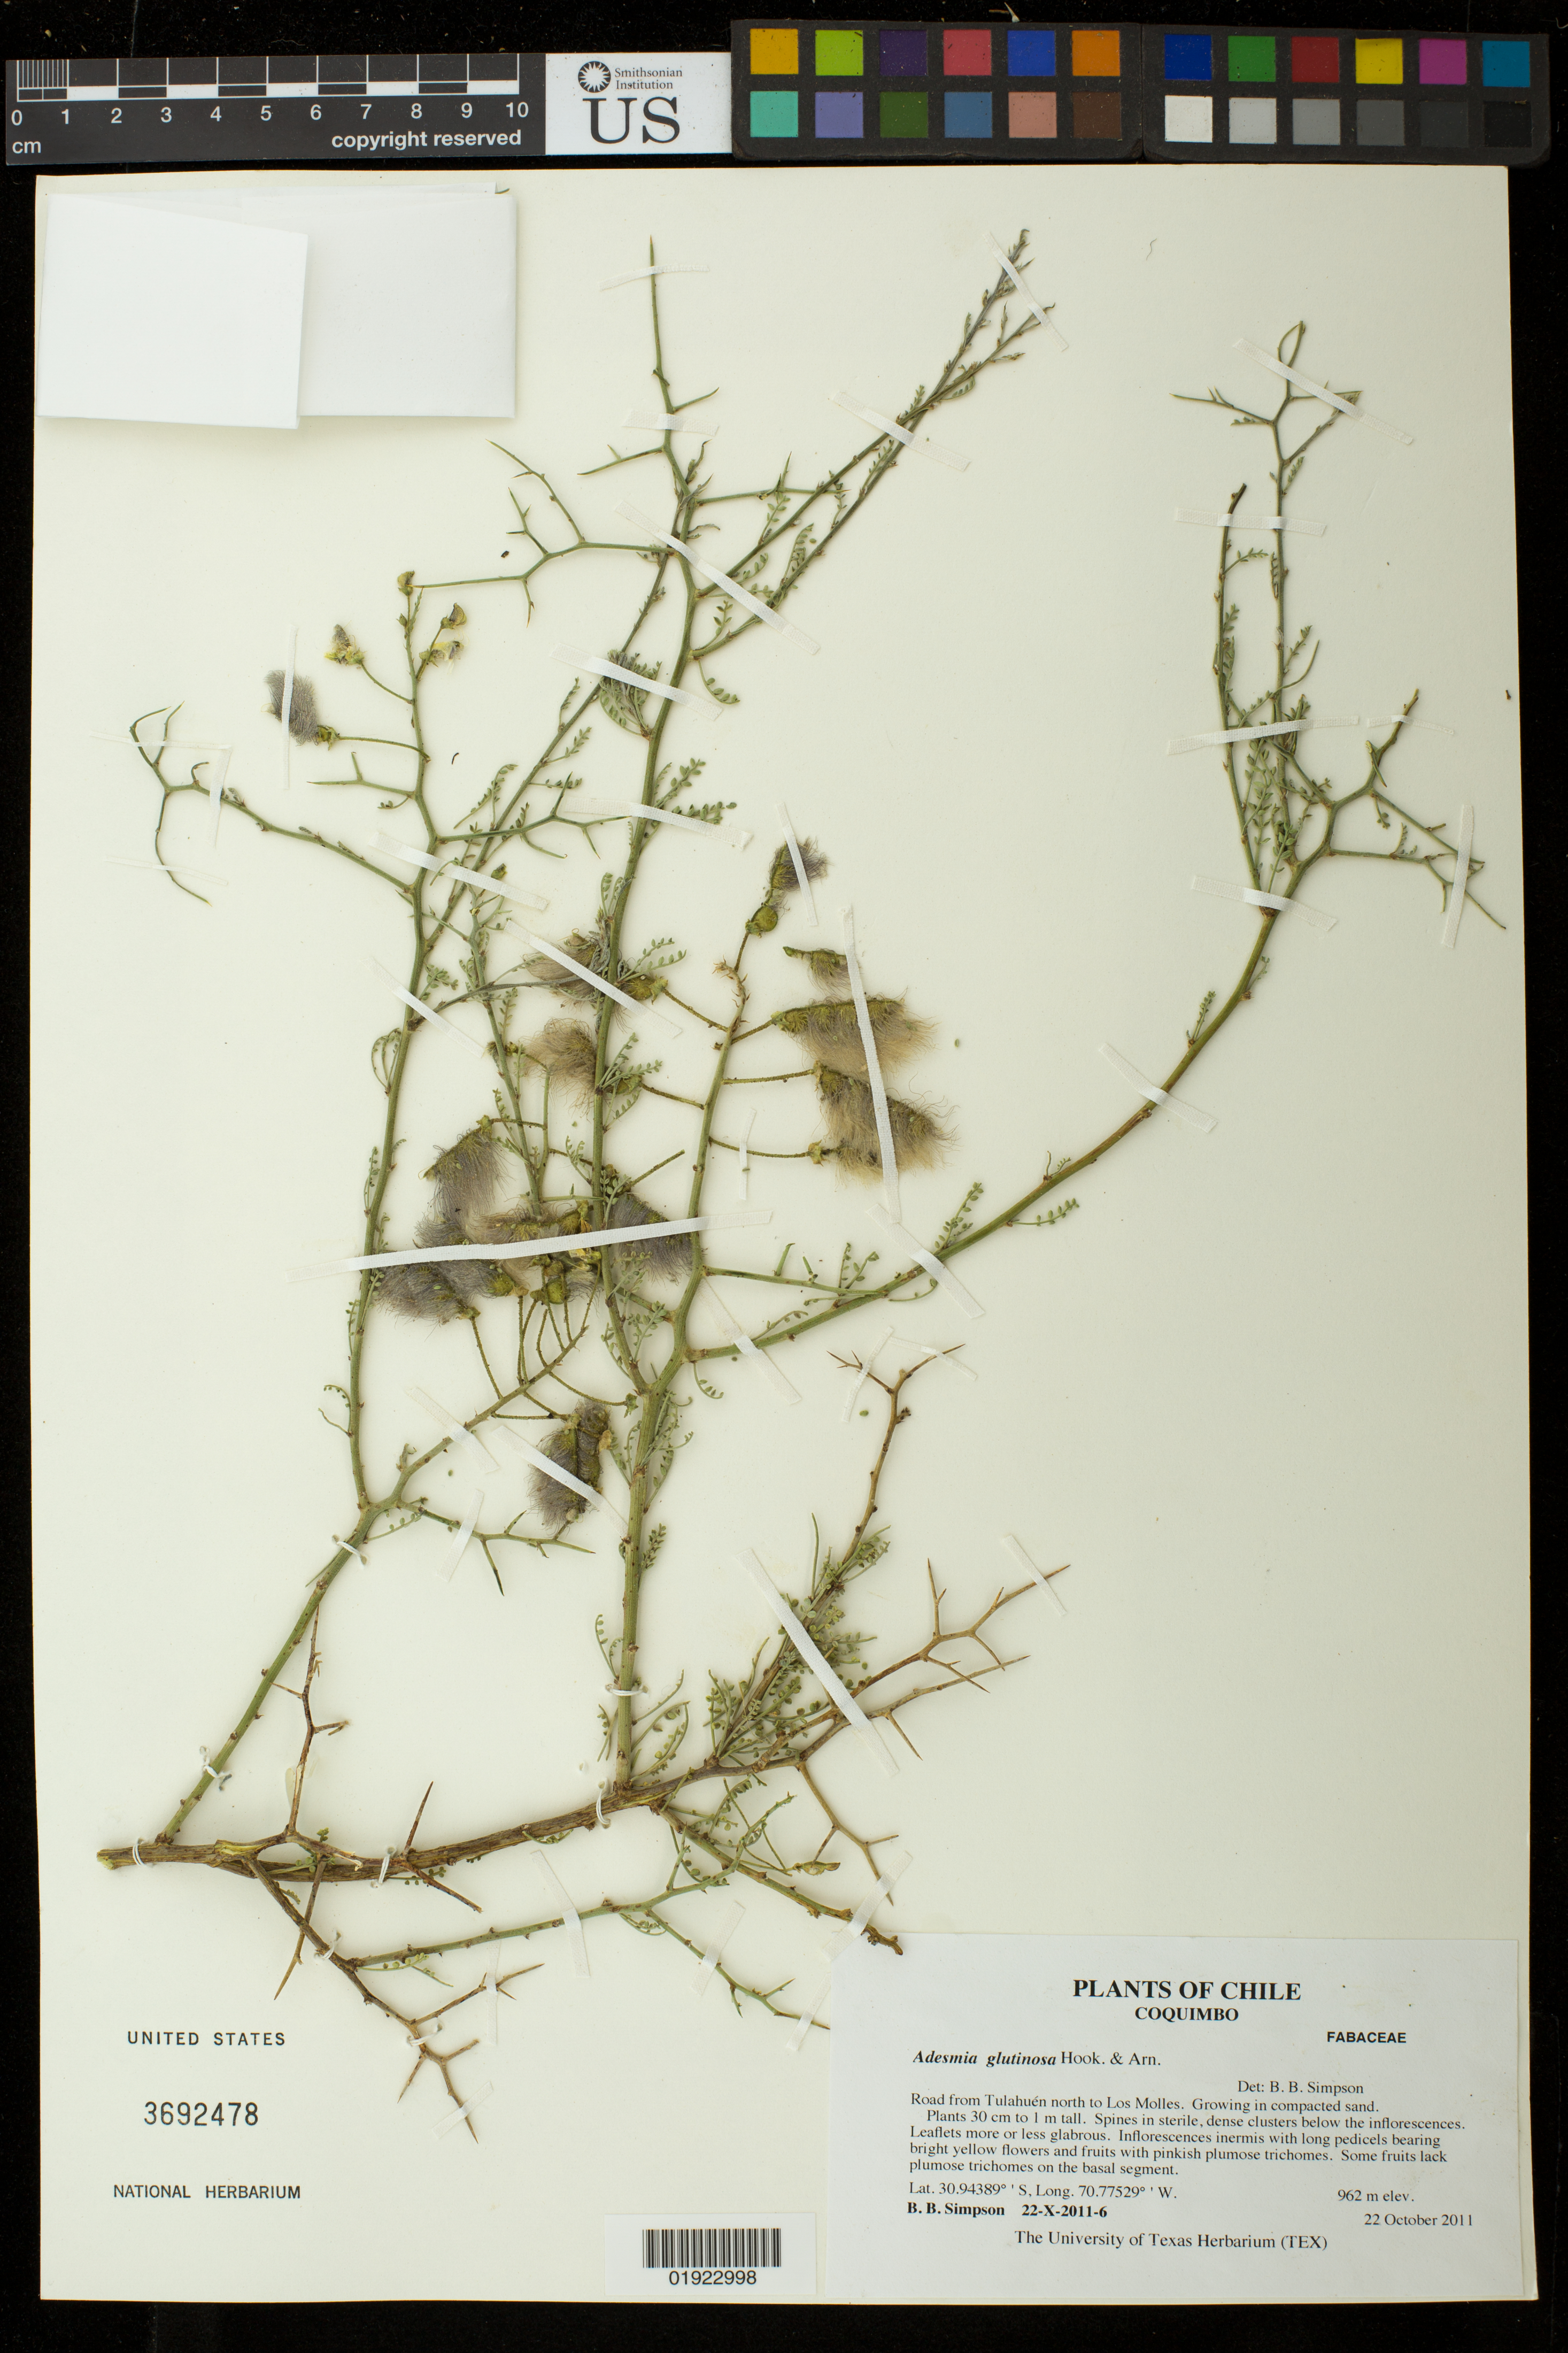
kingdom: Plantae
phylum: Tracheophyta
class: Magnoliopsida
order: Fabales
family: Fabaceae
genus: Adesmia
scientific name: Adesmia glutinosa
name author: Hook. & Arn.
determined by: Simpson, B. B.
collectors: B. Simpson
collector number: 22-X-2011-6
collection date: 2011-10-22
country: Chile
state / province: Coquimbo (IV)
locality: Road from Tulahuen north to Los Molles.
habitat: Growing in compacted sand.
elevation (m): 962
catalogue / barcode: US 3692478